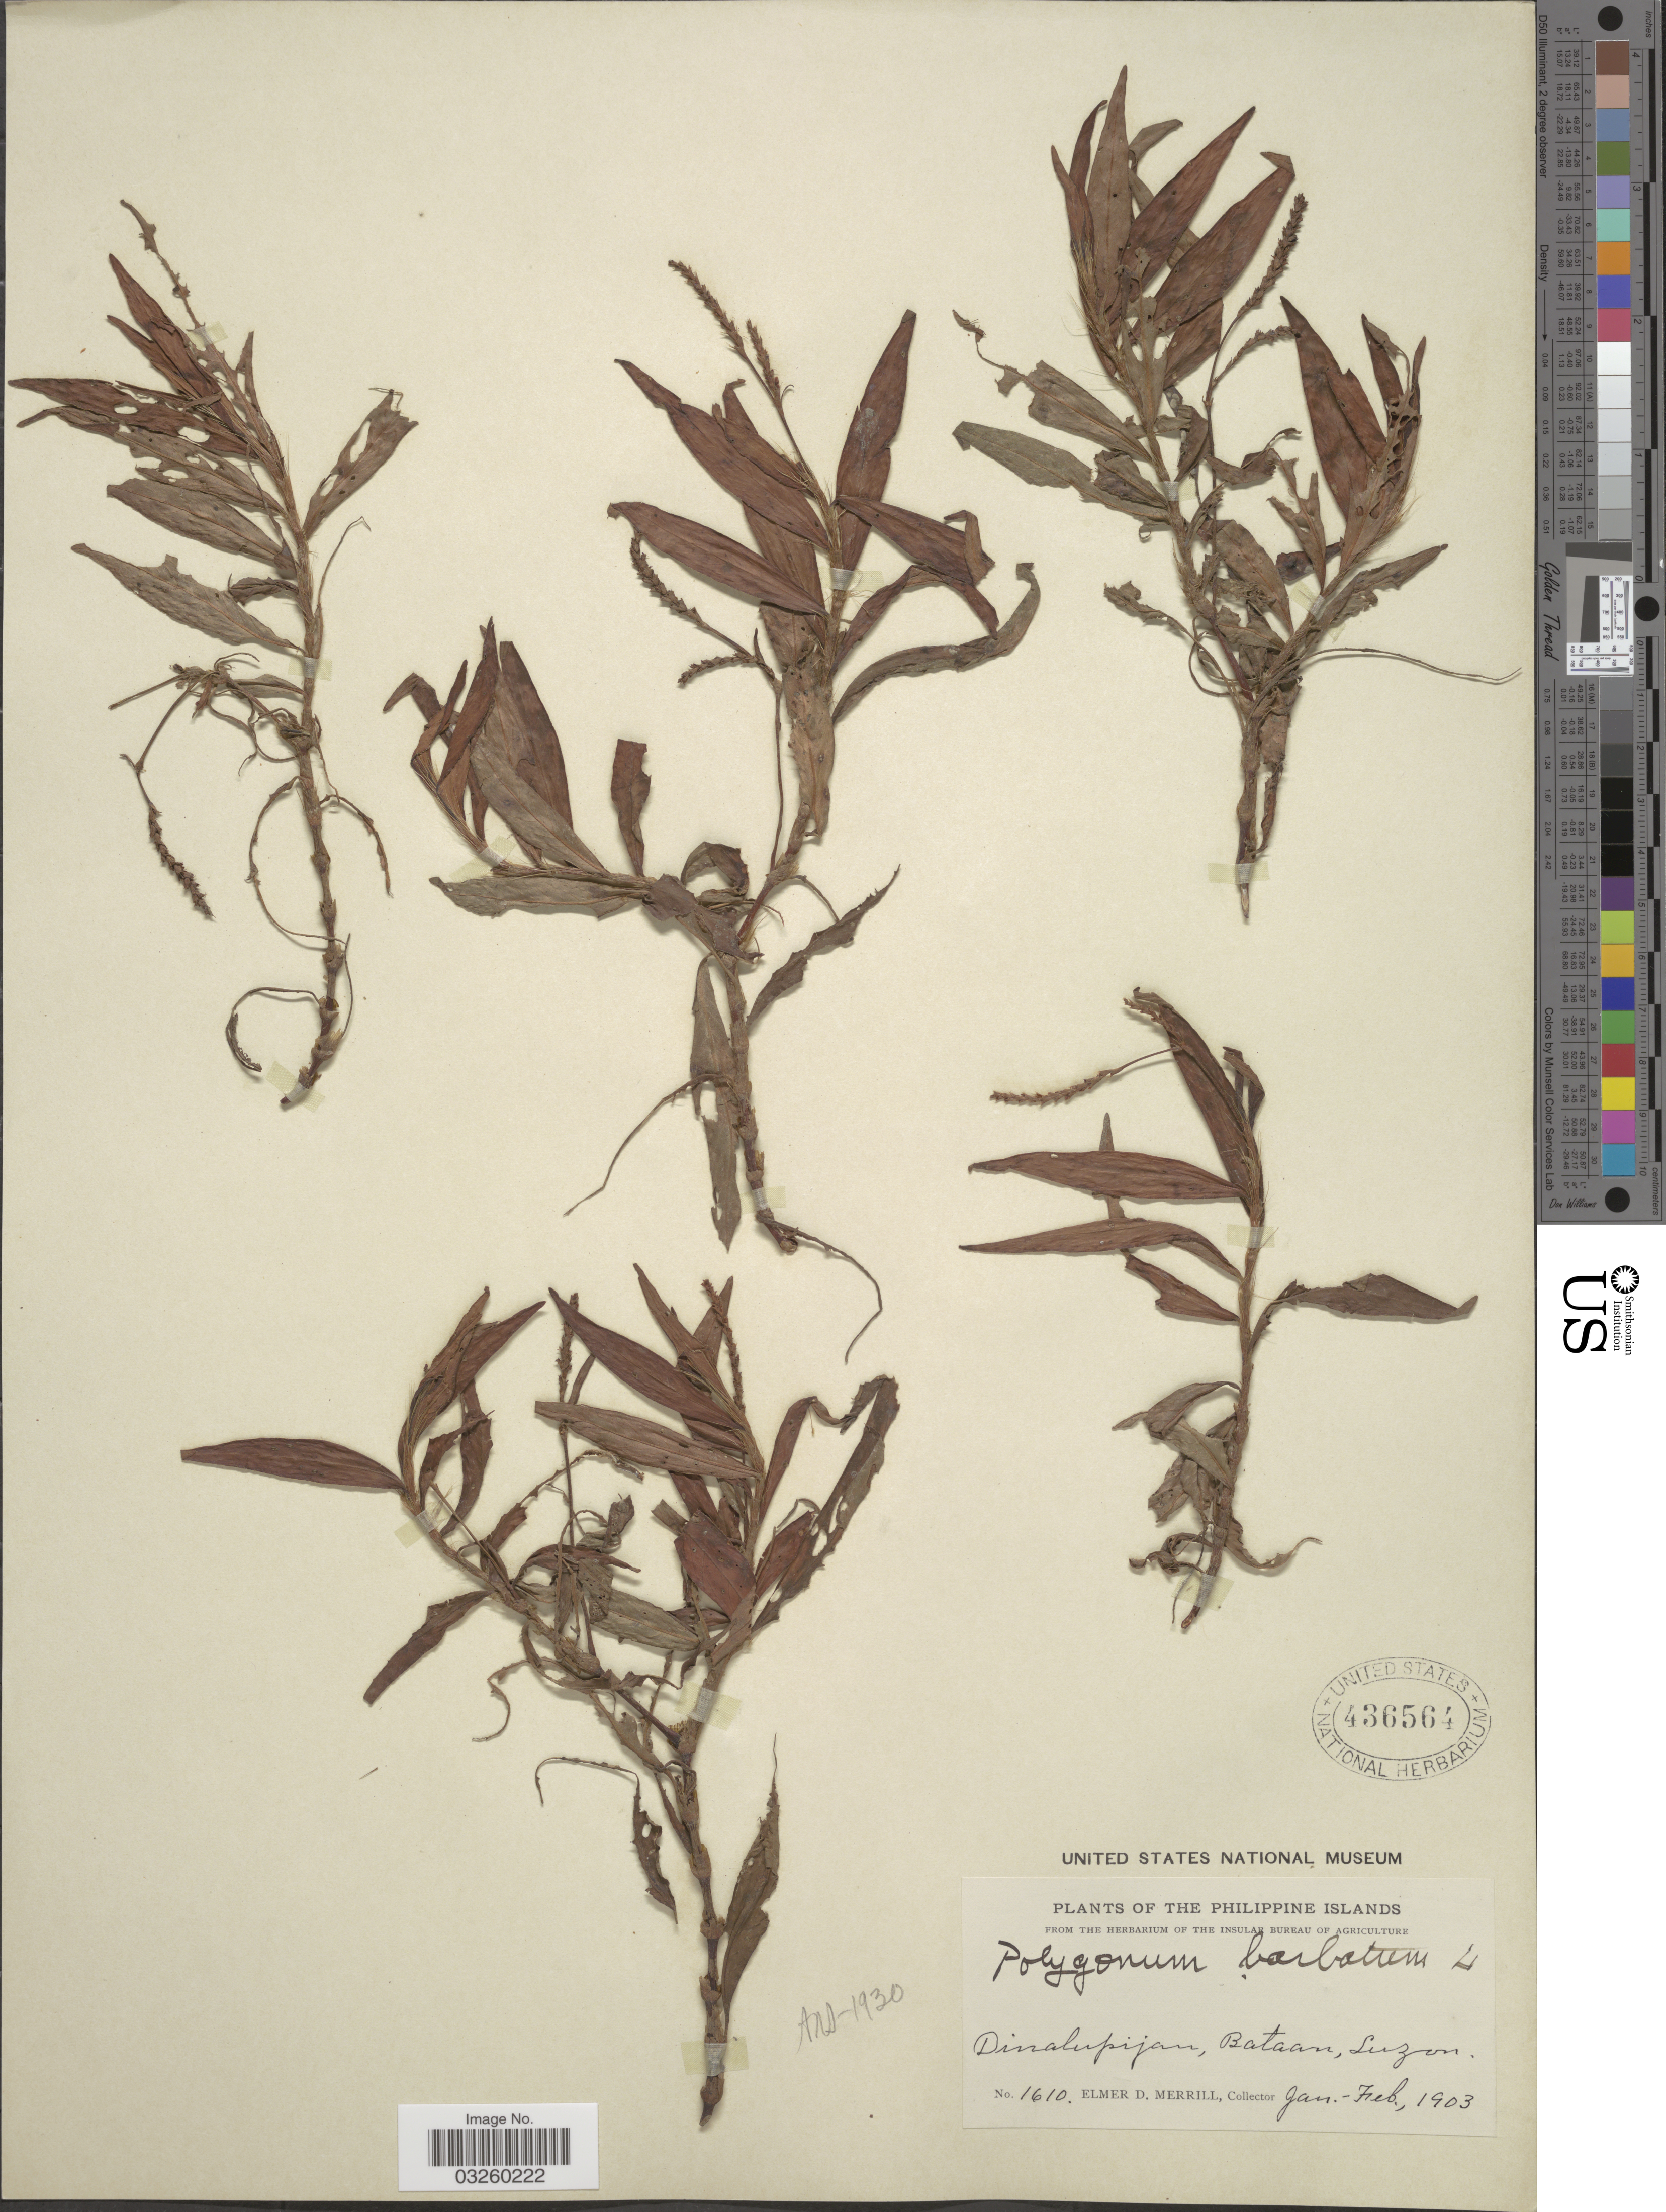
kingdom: Plantae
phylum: Tracheophyta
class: Magnoliopsida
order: Caryophyllales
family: Polygonaceae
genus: Polygonum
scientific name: Polygonum barbatum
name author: L.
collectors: E. D. Merrill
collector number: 1610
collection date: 1903-01/1903-02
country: Philippines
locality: Philippine Islands. Dinalupijan, Bataan, Luzon.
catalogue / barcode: US 436564